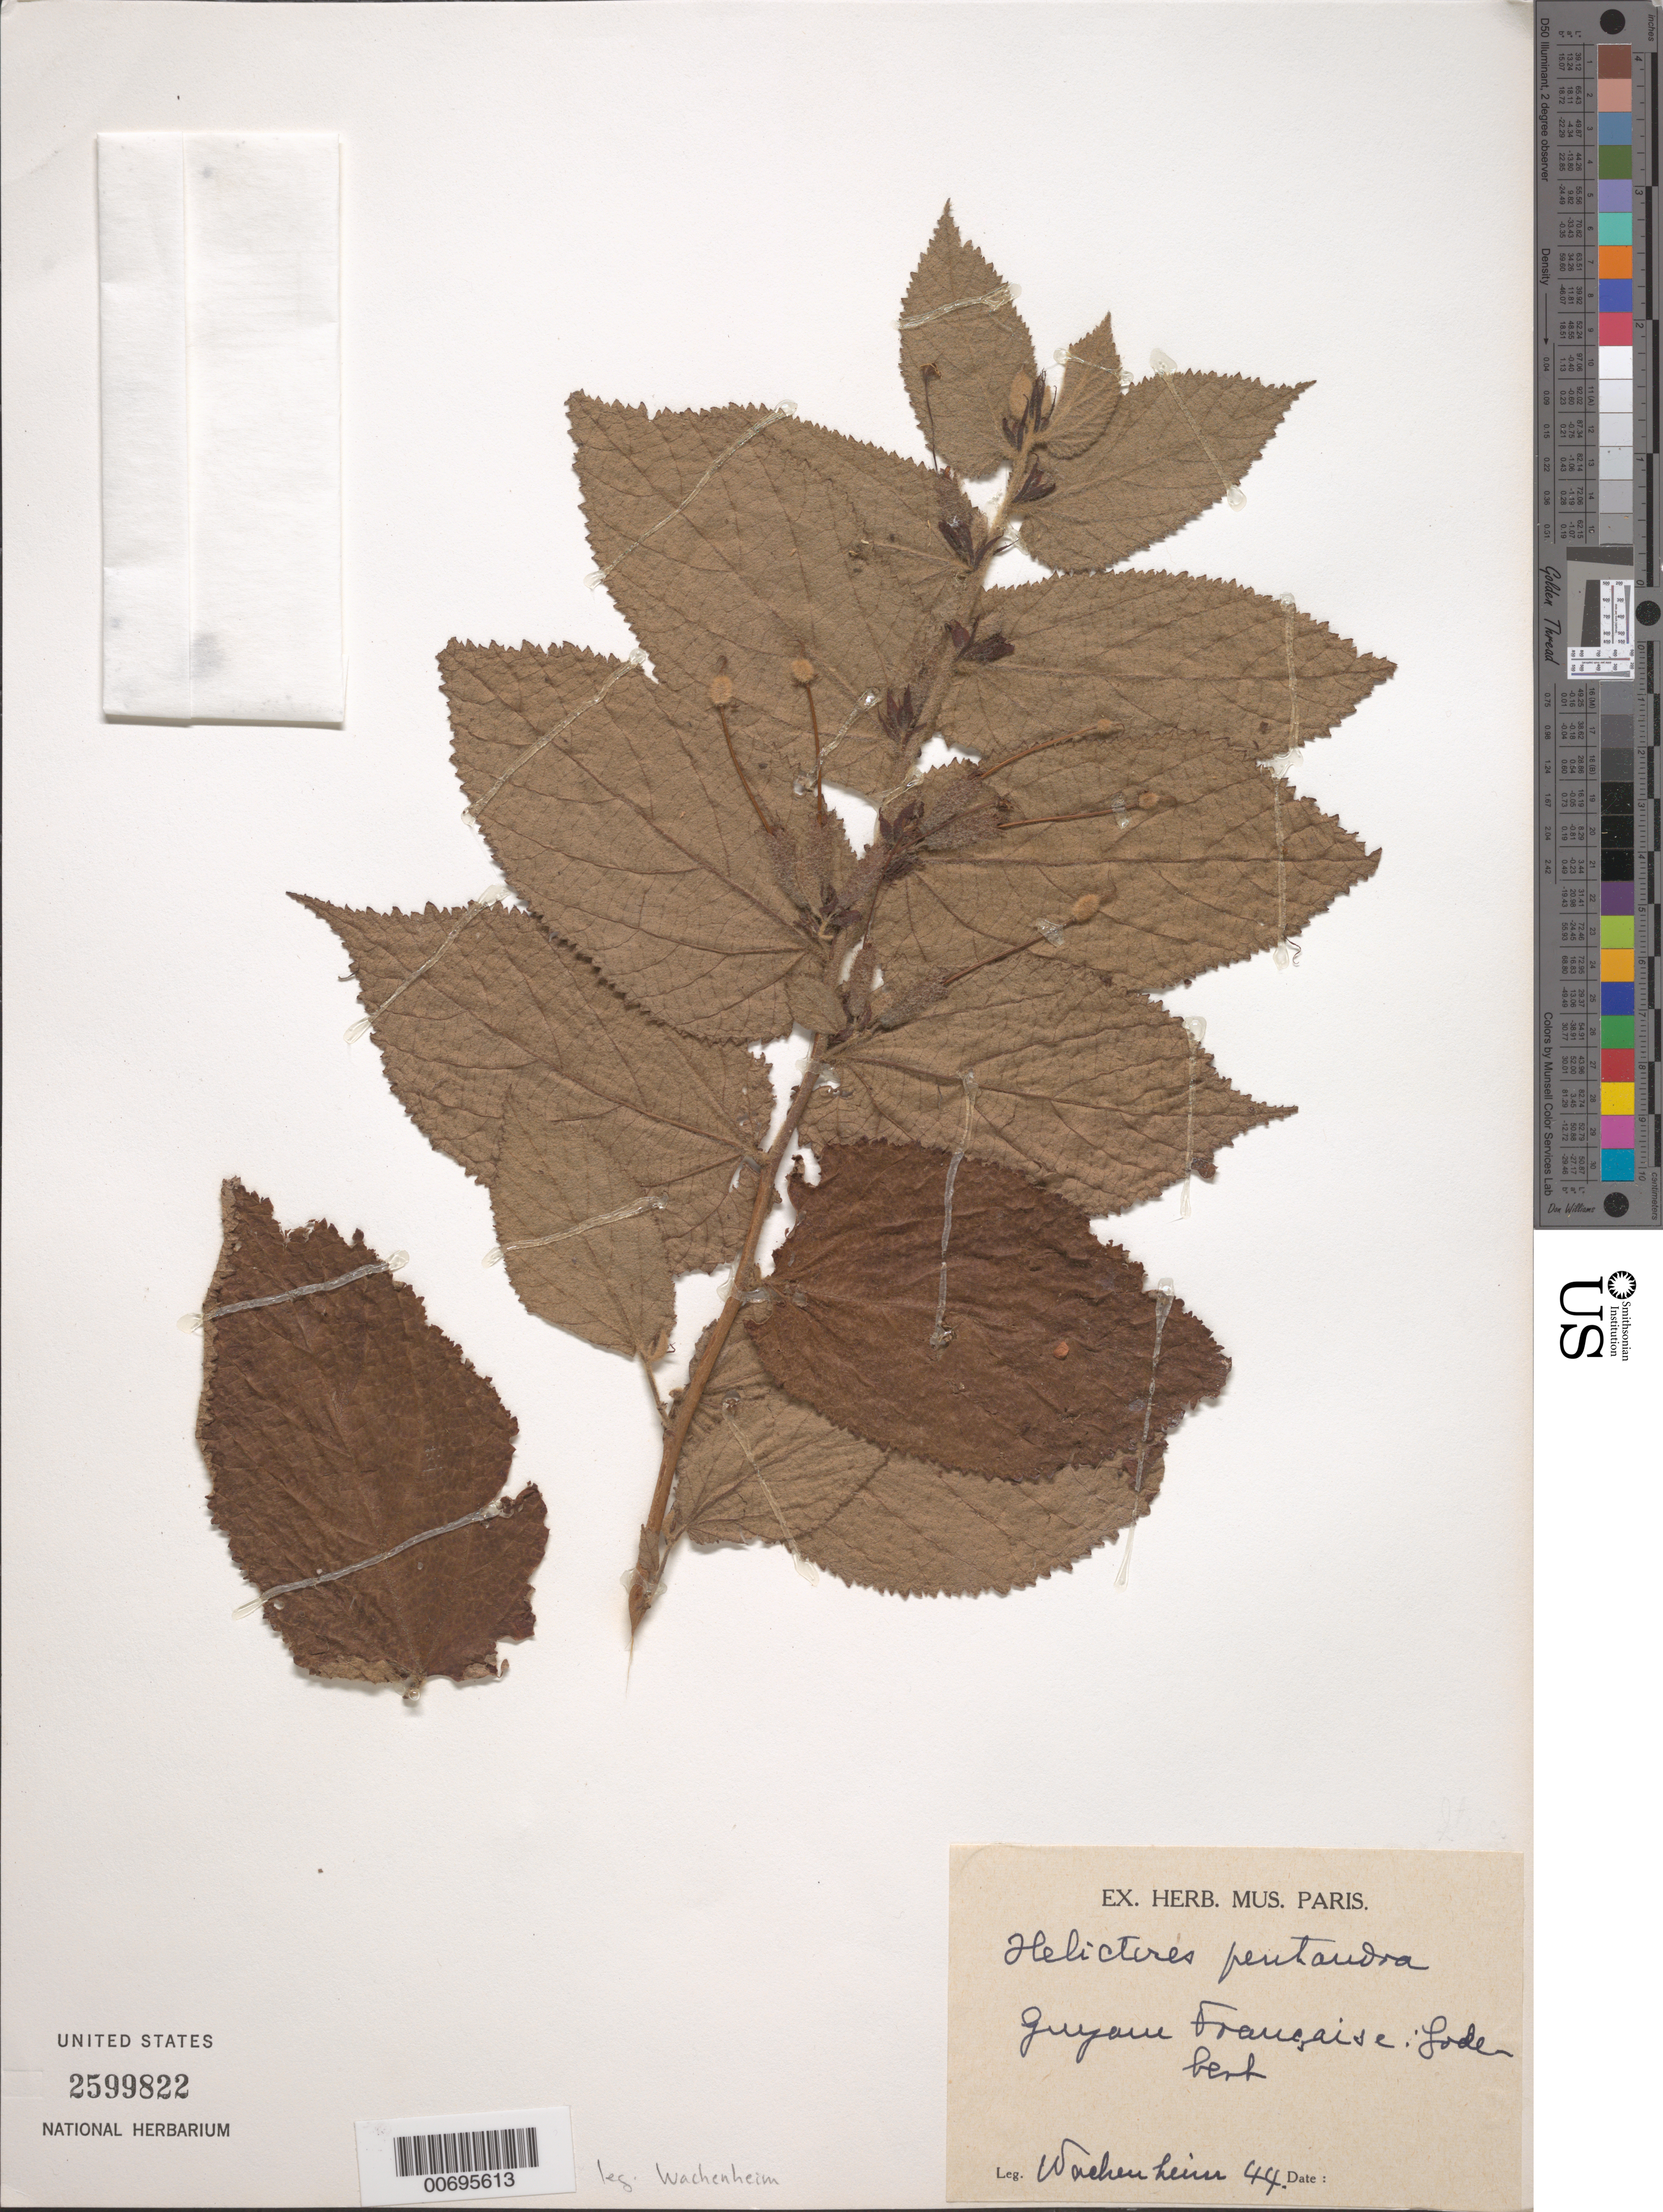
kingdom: Plantae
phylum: Tracheophyta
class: Magnoliopsida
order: Malvales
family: Malvaceae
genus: Helicteres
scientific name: Helicteres pentandra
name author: L.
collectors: G. Wachenheim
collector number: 44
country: French Guiana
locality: Godebert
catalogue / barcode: US 2599822